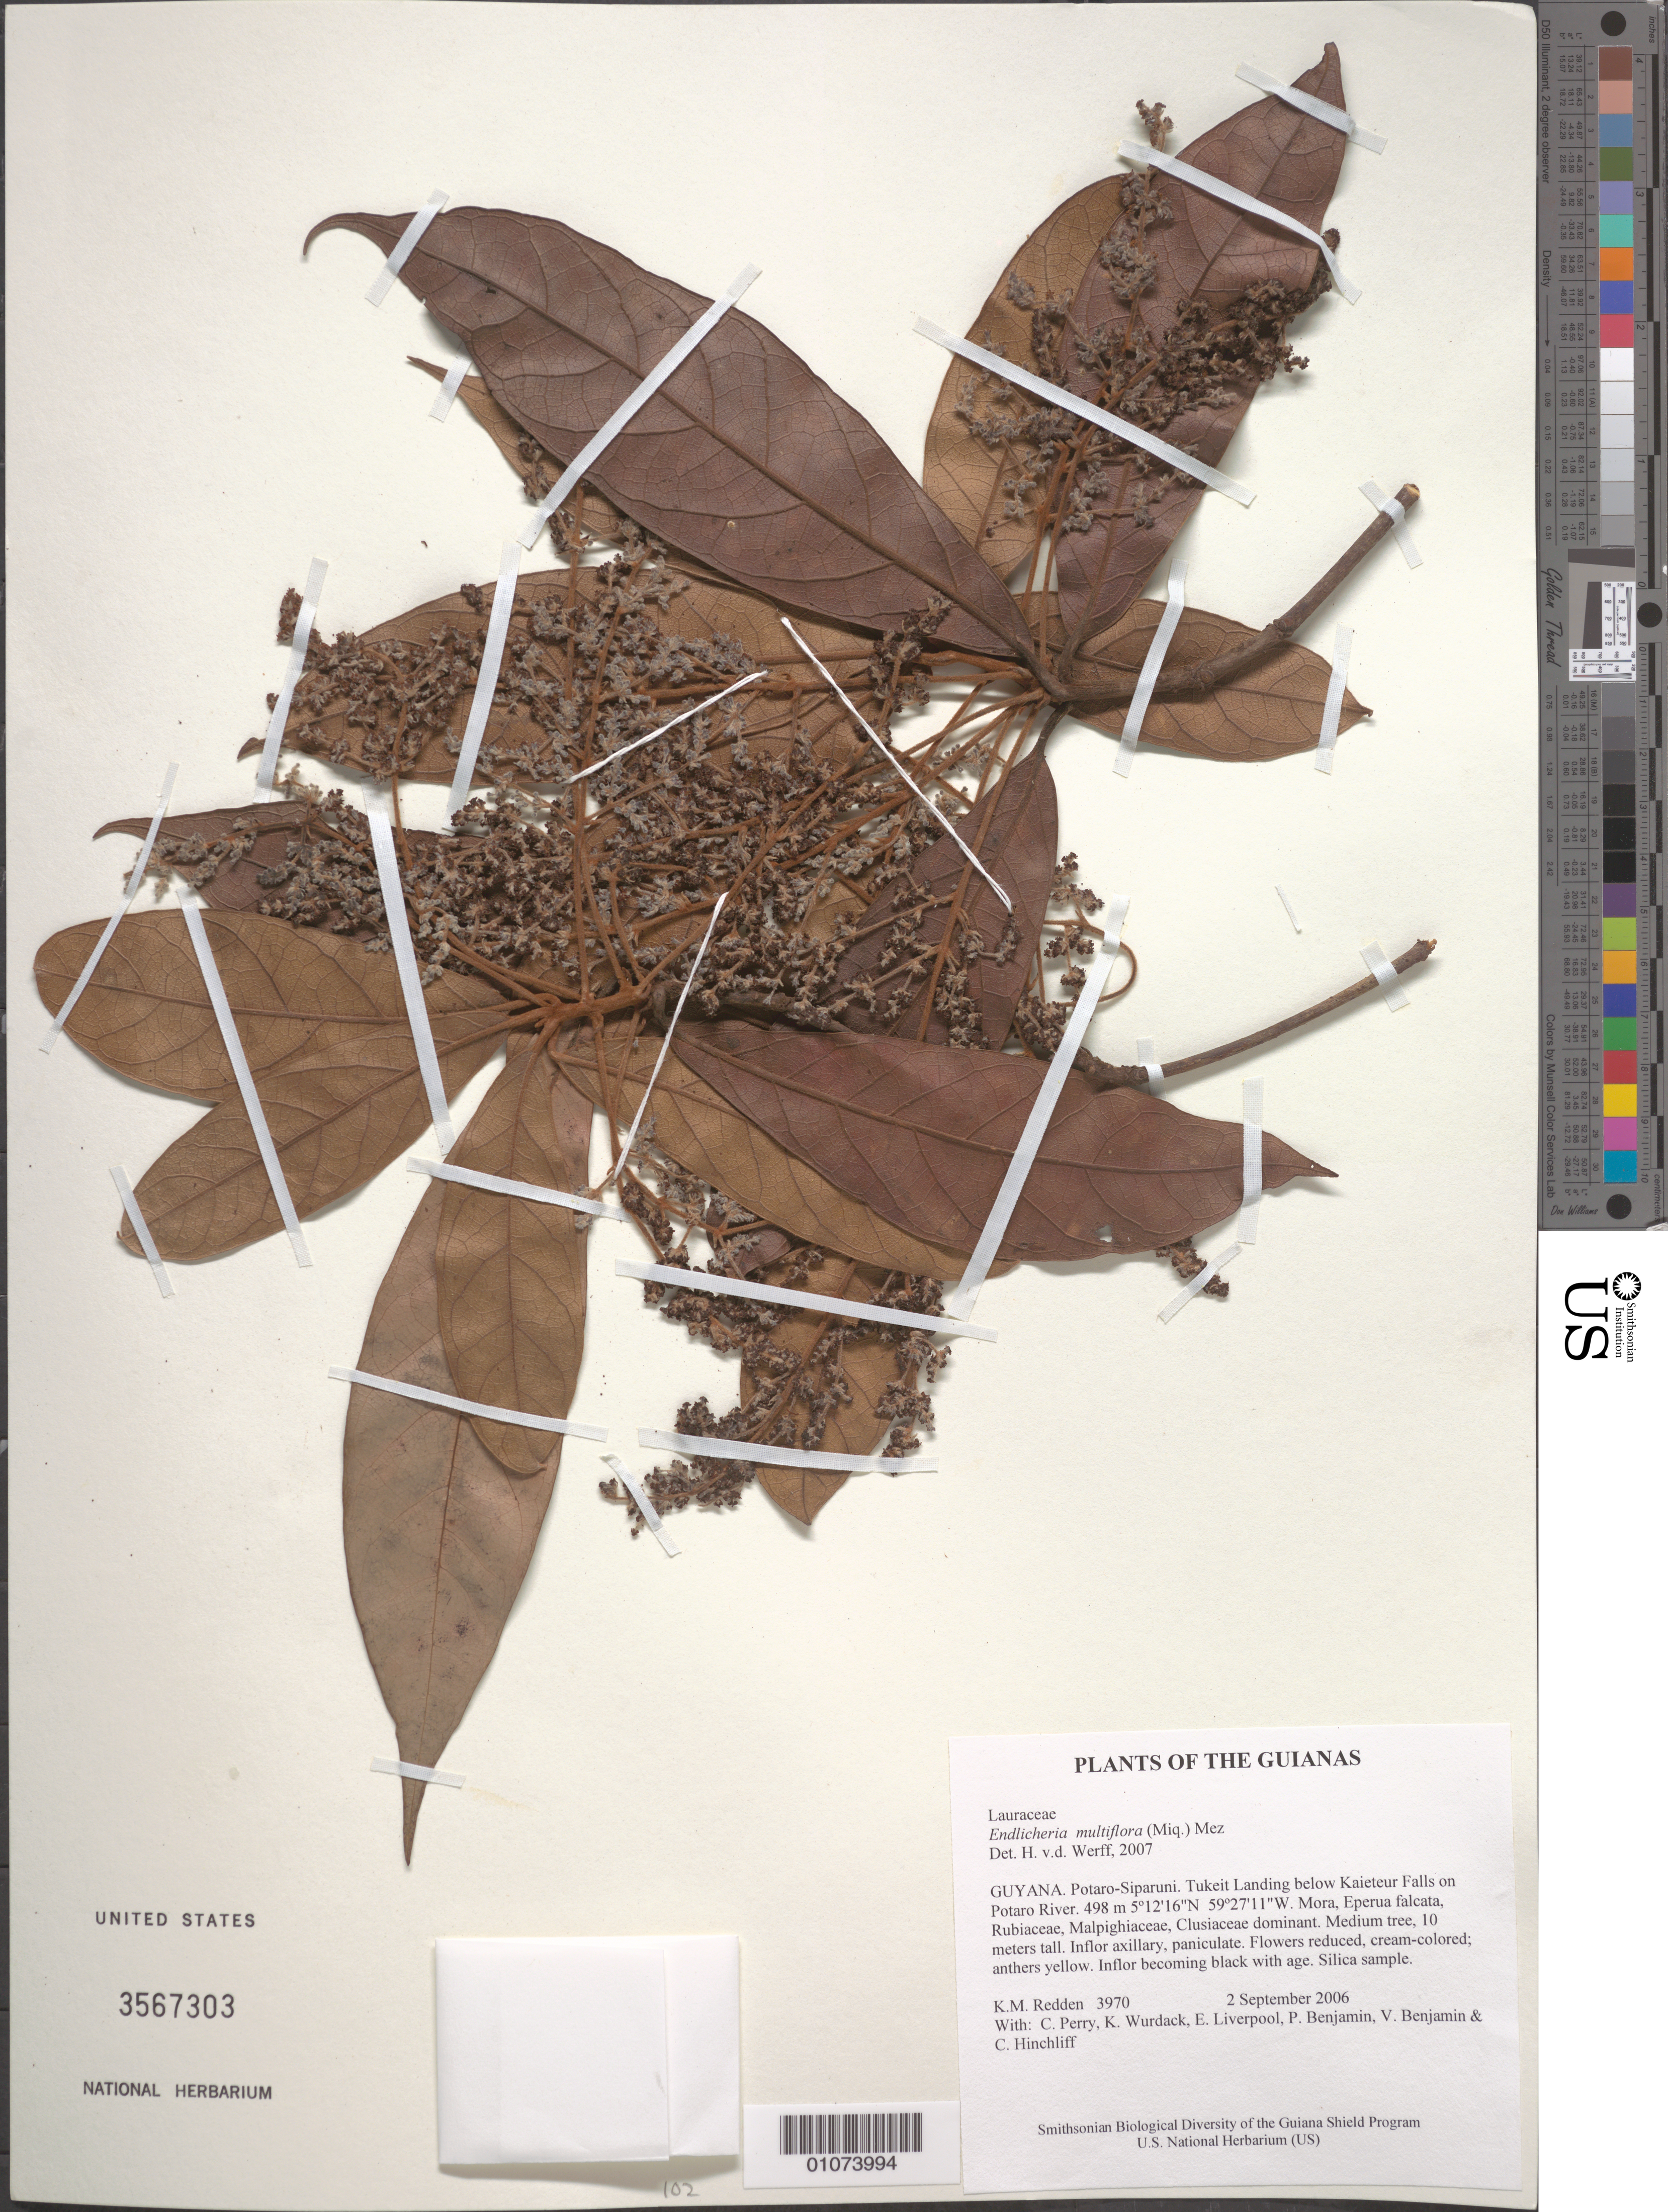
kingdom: Plantae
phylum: Tracheophyta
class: Magnoliopsida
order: Laurales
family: Lauraceae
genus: Endlicheria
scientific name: Endlicheria mulitflora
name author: (Micx.) Mez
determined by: van der Werff, H., (MO), Missouri Botanical Garden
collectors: K. M. Redden, C. Perry, K. Wurdack, E. Liverpool, P. Benjamin, V. Benjamin & C. E. Hinchliff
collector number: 3970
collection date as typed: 2 September 2006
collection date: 2006-09-02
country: Guyana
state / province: Potaro-Siparuni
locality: Tukeit Landing below Kaieteur Falls on Potaro River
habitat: Mora, Eperua falcata, Rubiaceae, Malpighiaceae, Clusiaceae dominant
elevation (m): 498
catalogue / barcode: US 3567303